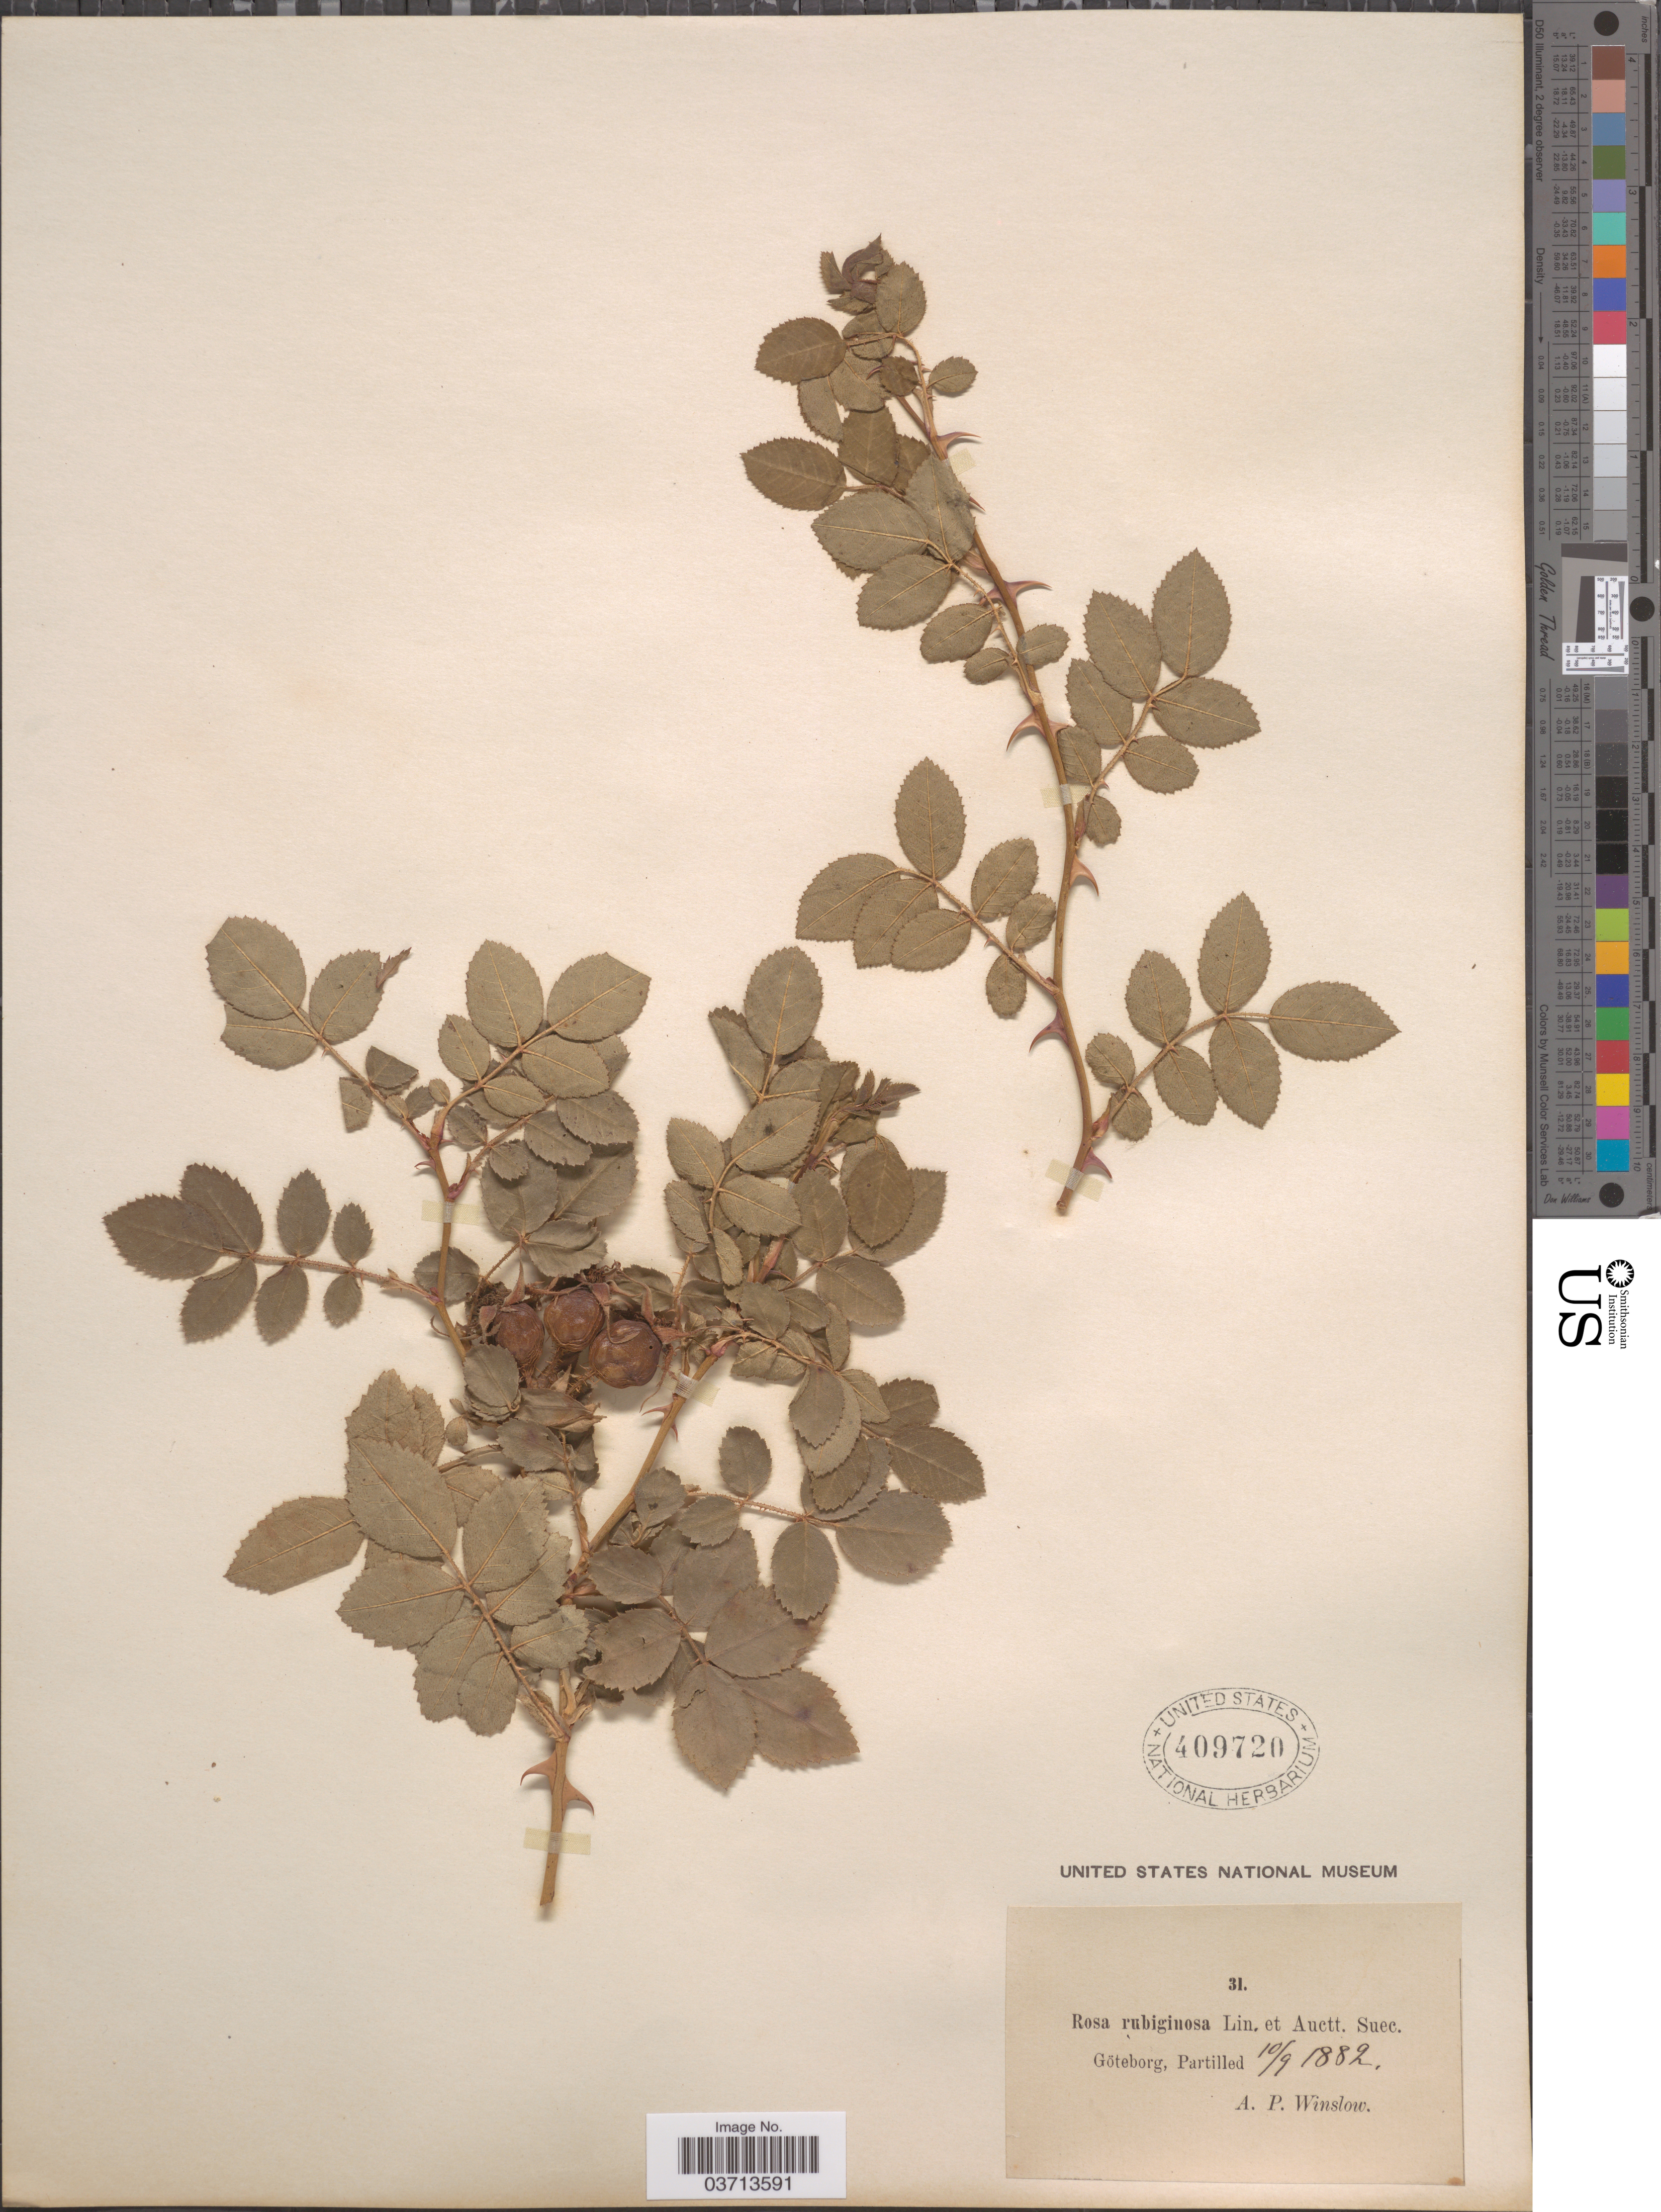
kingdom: Plantae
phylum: Tracheophyta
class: Magnoliopsida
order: Rosales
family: Rosaceae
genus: Rosa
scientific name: Rosa rubiginosa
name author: L.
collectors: A. Winslow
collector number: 31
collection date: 1882-09-10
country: Sweden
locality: Göteborg, Partilled.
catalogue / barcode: US 409720